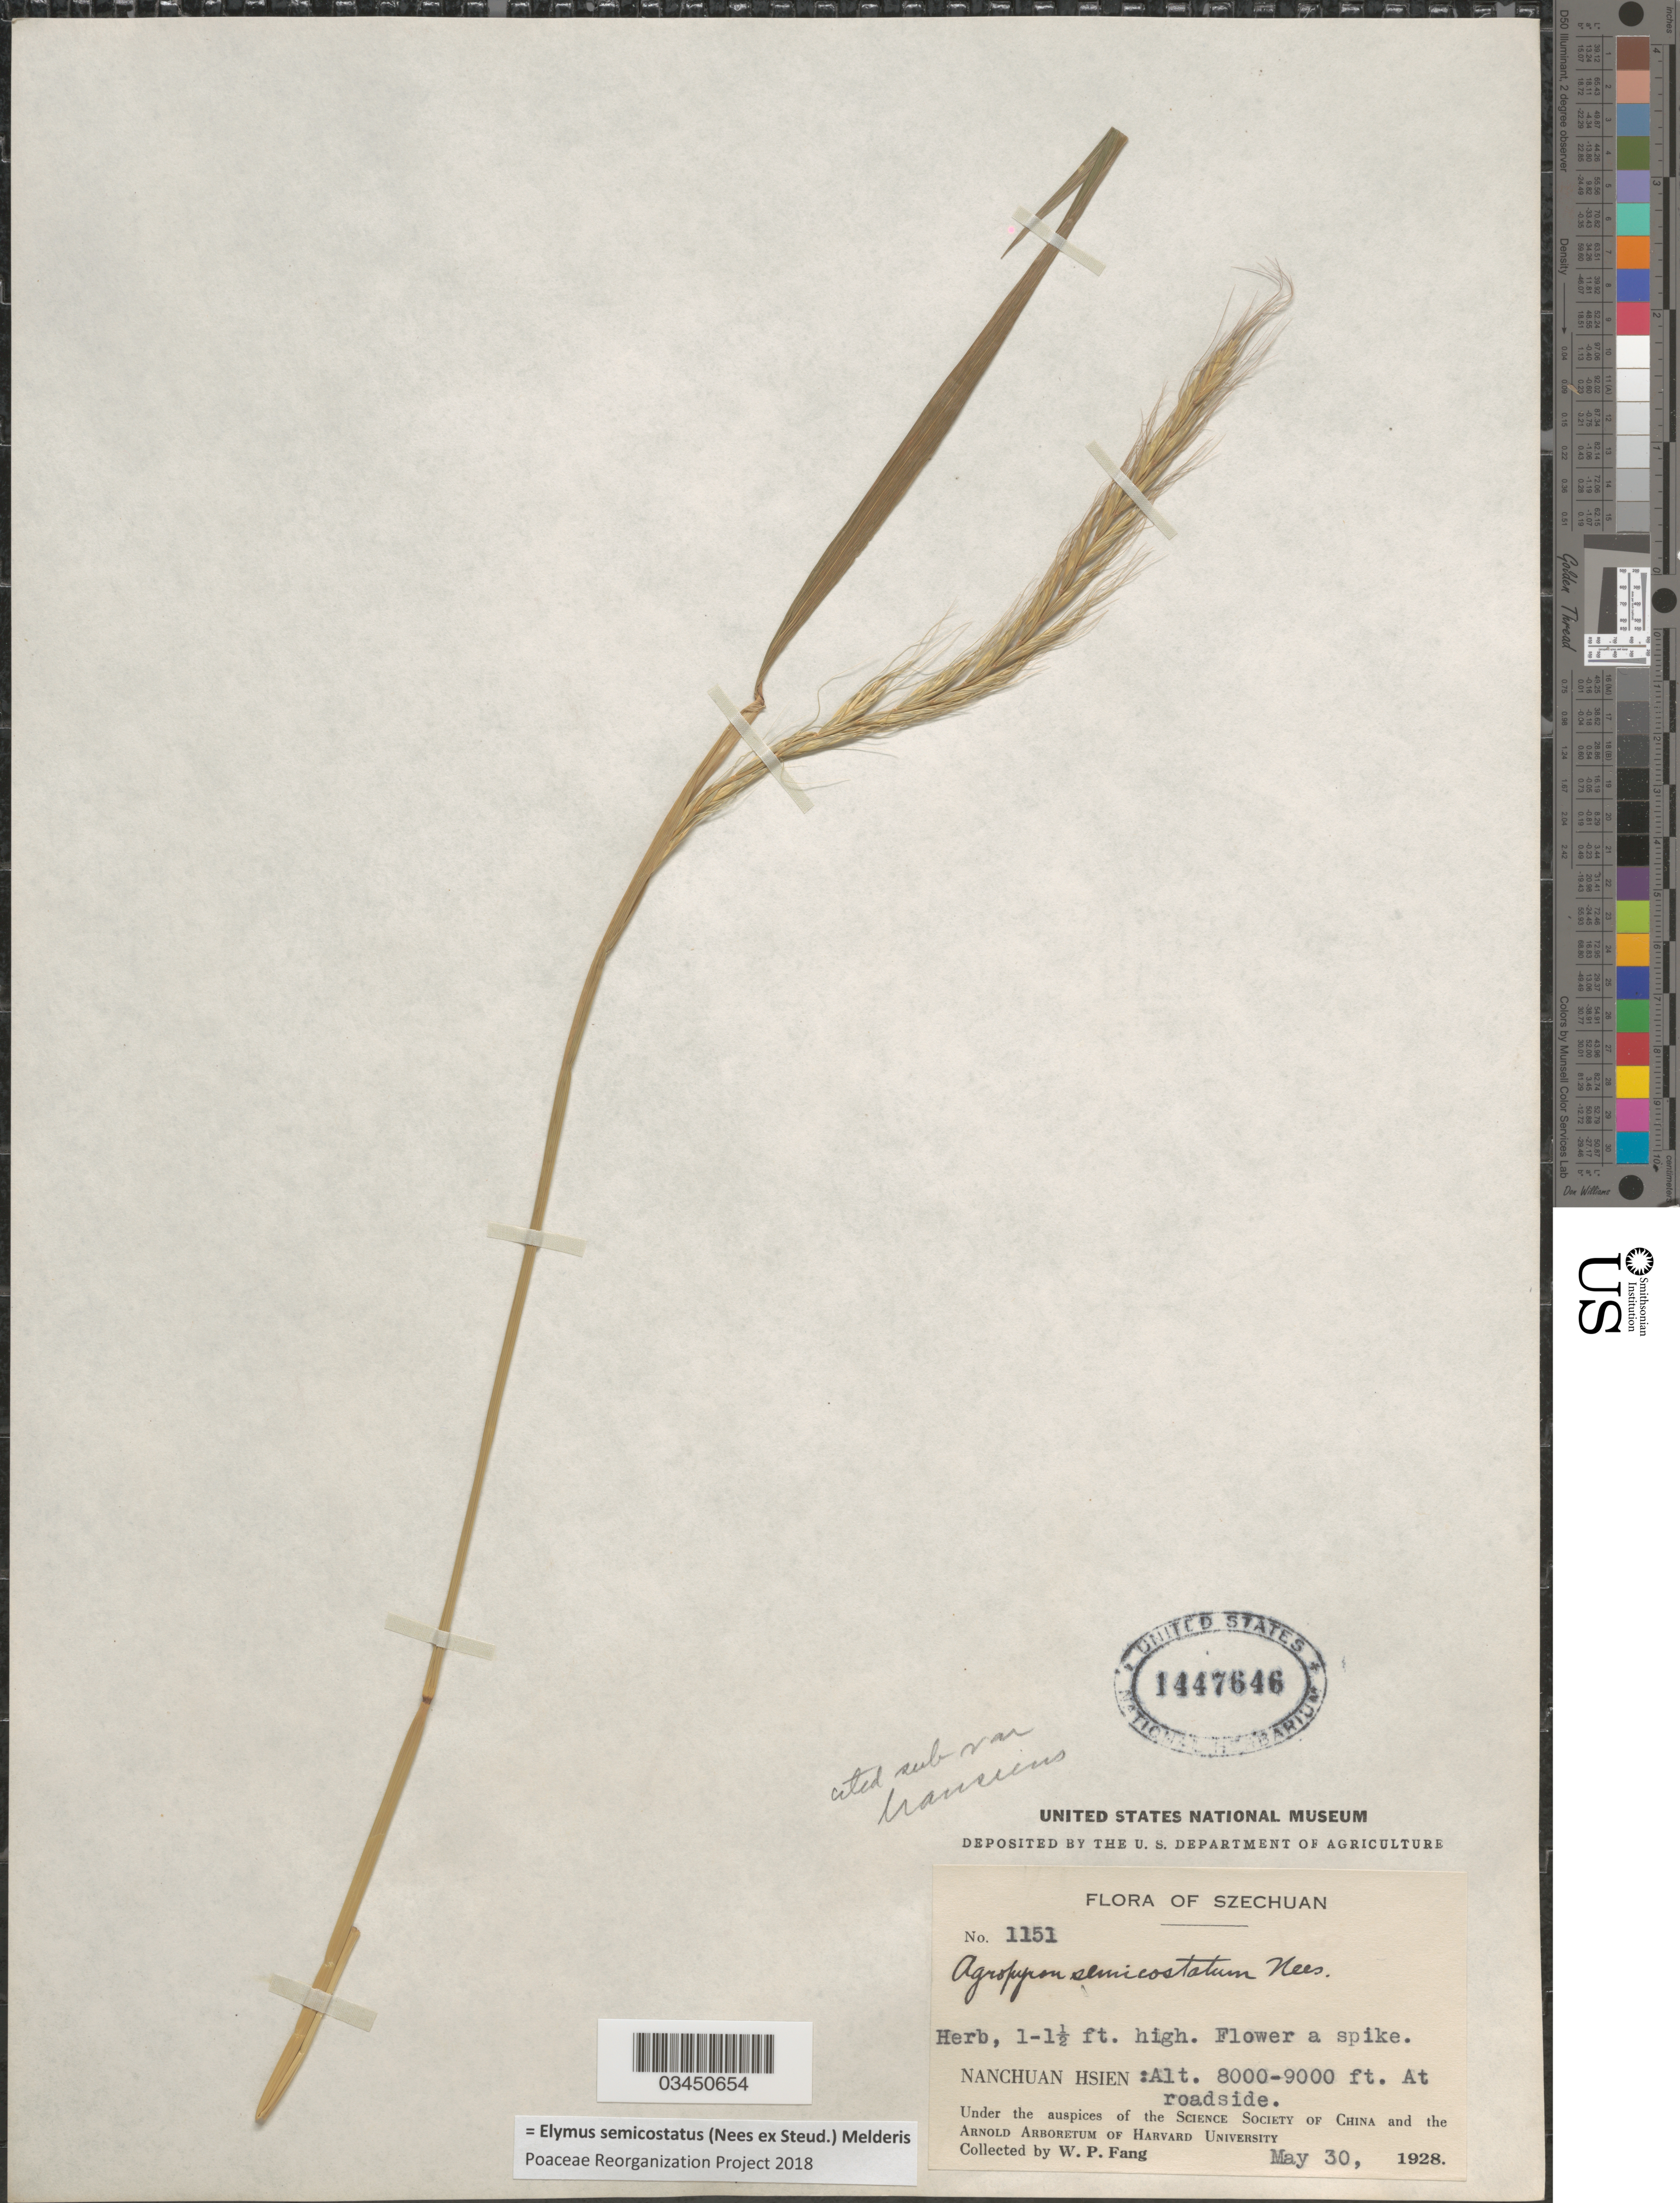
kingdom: Plantae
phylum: Tracheophyta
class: Liliopsida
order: Poales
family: Poaceae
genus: Elymus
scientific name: Elymus semicostatus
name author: (Nees ex Steud.) Melderis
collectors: W. P. Fang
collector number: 1151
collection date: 1925-05-30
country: China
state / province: Sichuan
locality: Szechuan. Nanchuan Hsien: roadside.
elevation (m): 2438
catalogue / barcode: US 1447646